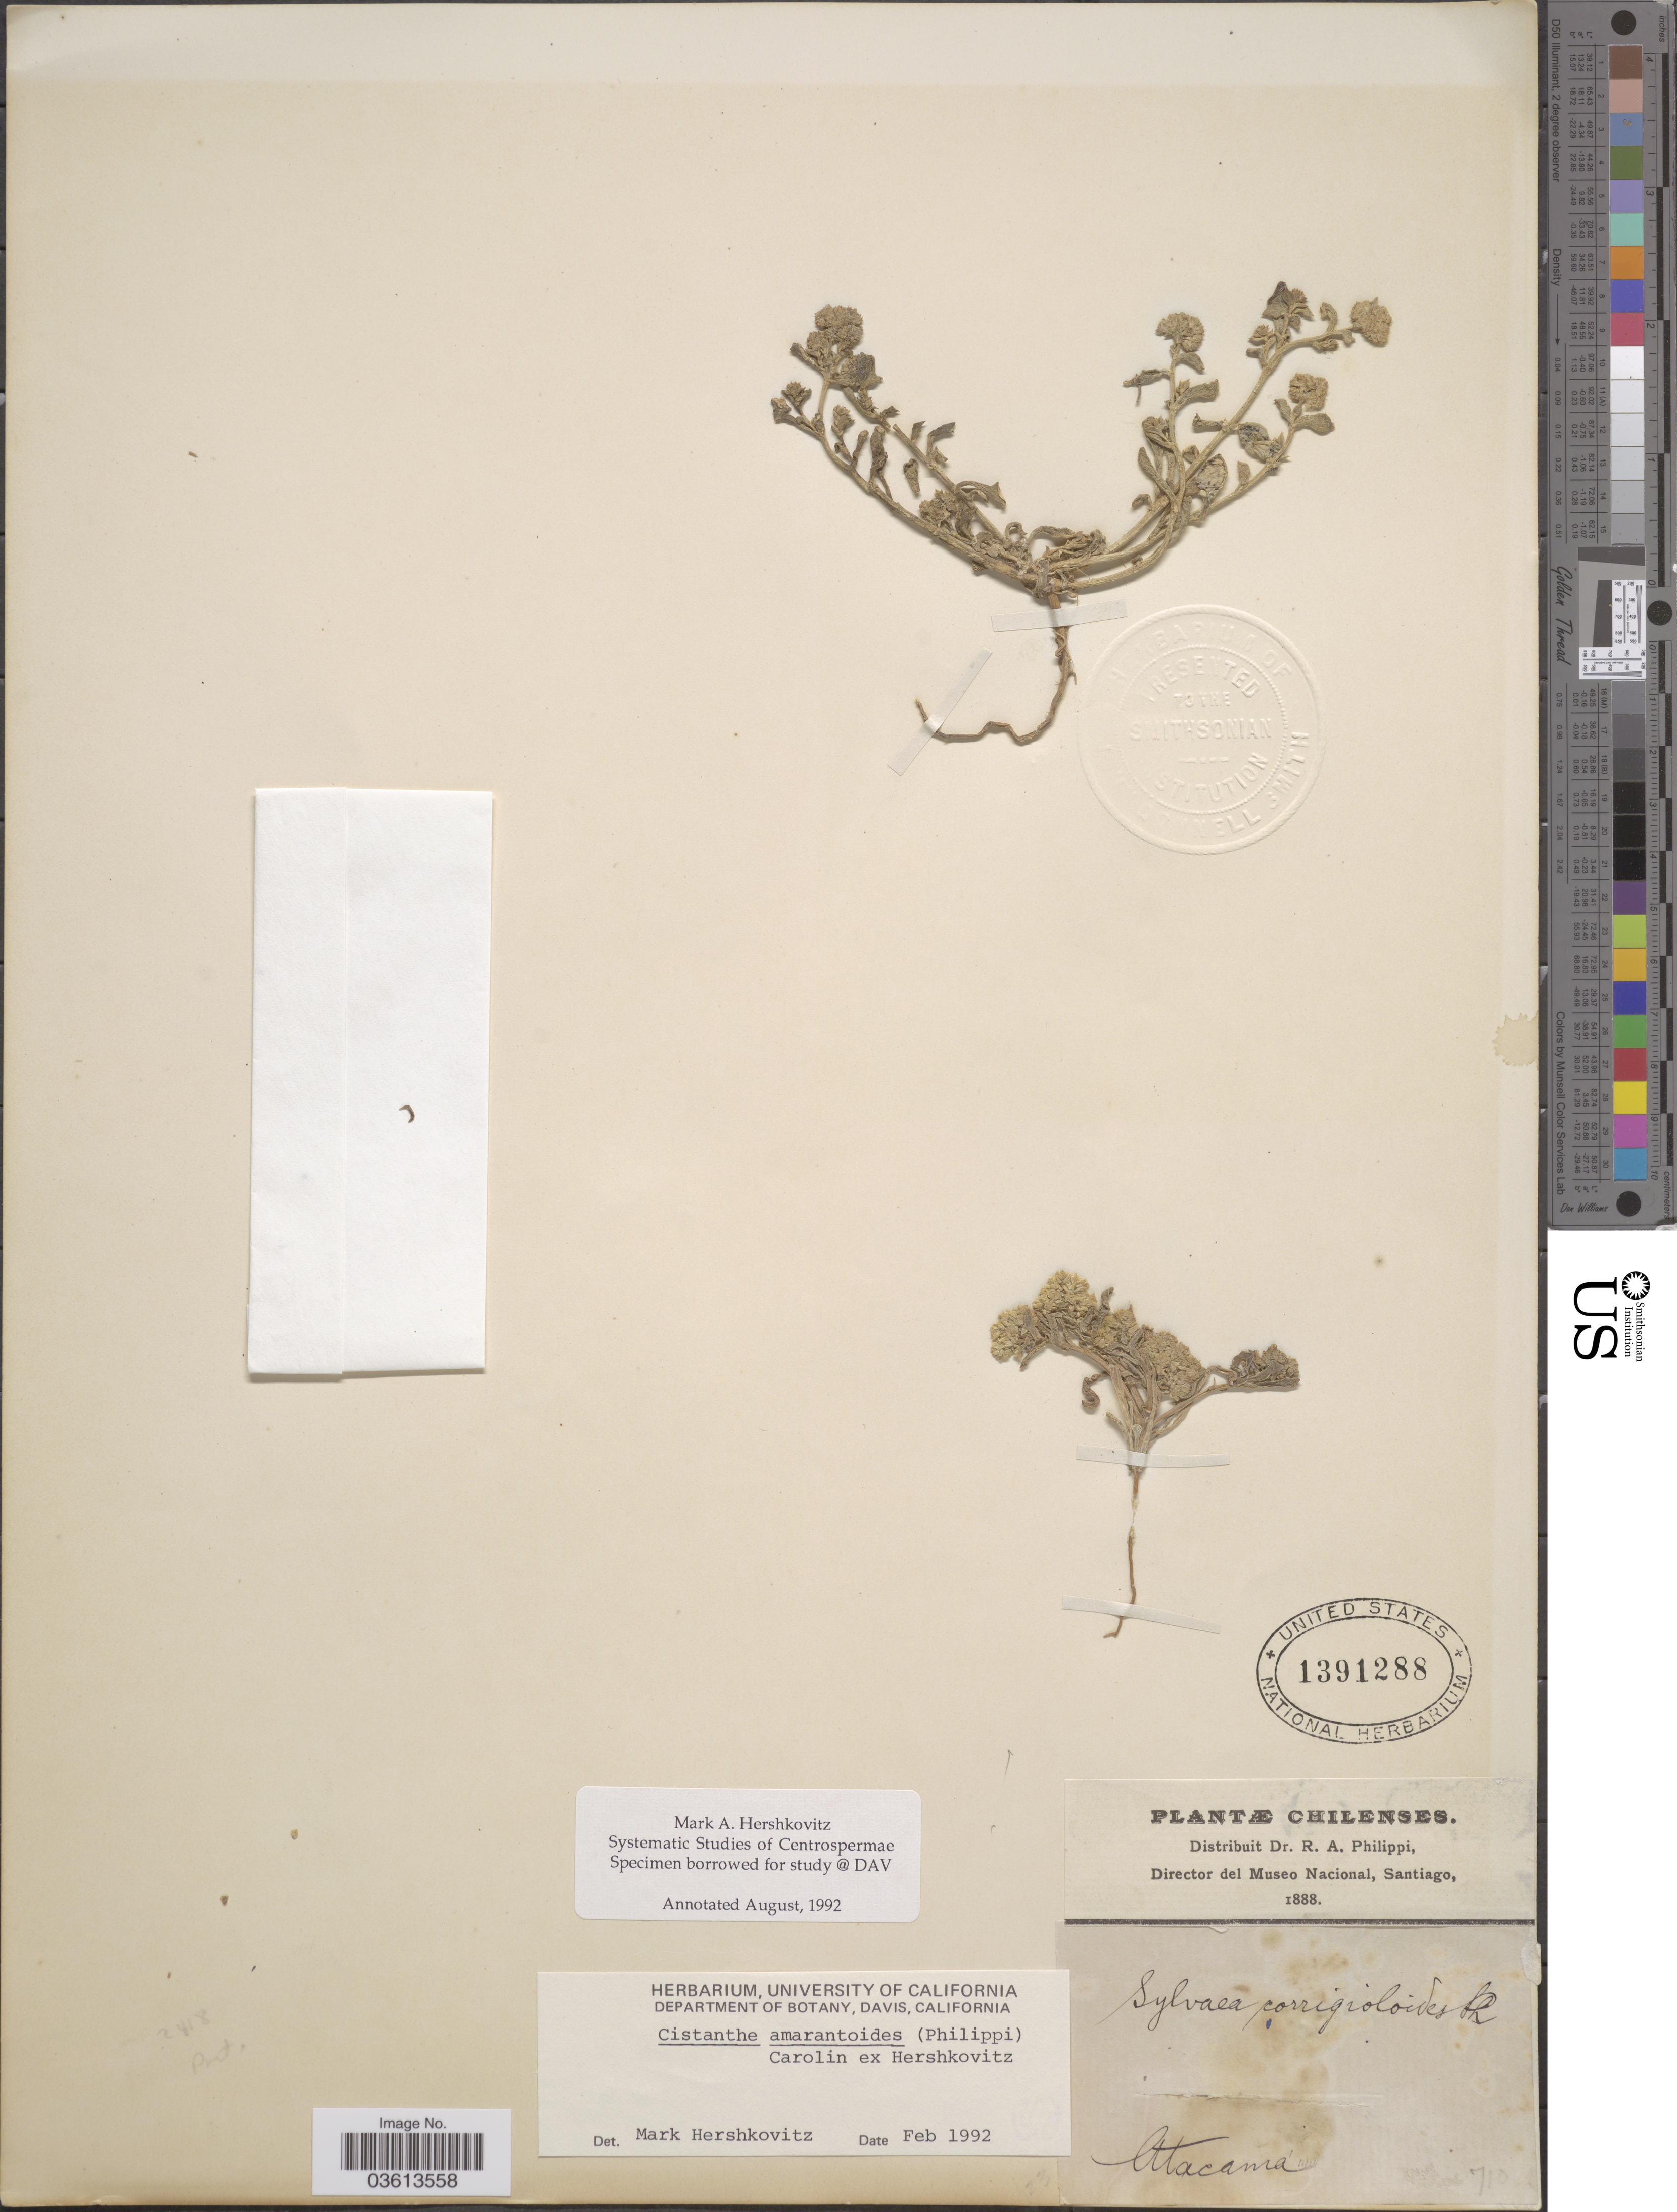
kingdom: Plantae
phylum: Tracheophyta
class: Magnoliopsida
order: Caryophyllales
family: Montiaceae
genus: Philippiamra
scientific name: Philippiamra amarantoides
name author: (Phil.) Kuntze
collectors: ex. herb. R.A. Philippi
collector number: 710*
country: Chile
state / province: Atacama (III)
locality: Atacama.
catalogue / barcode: US 1391288